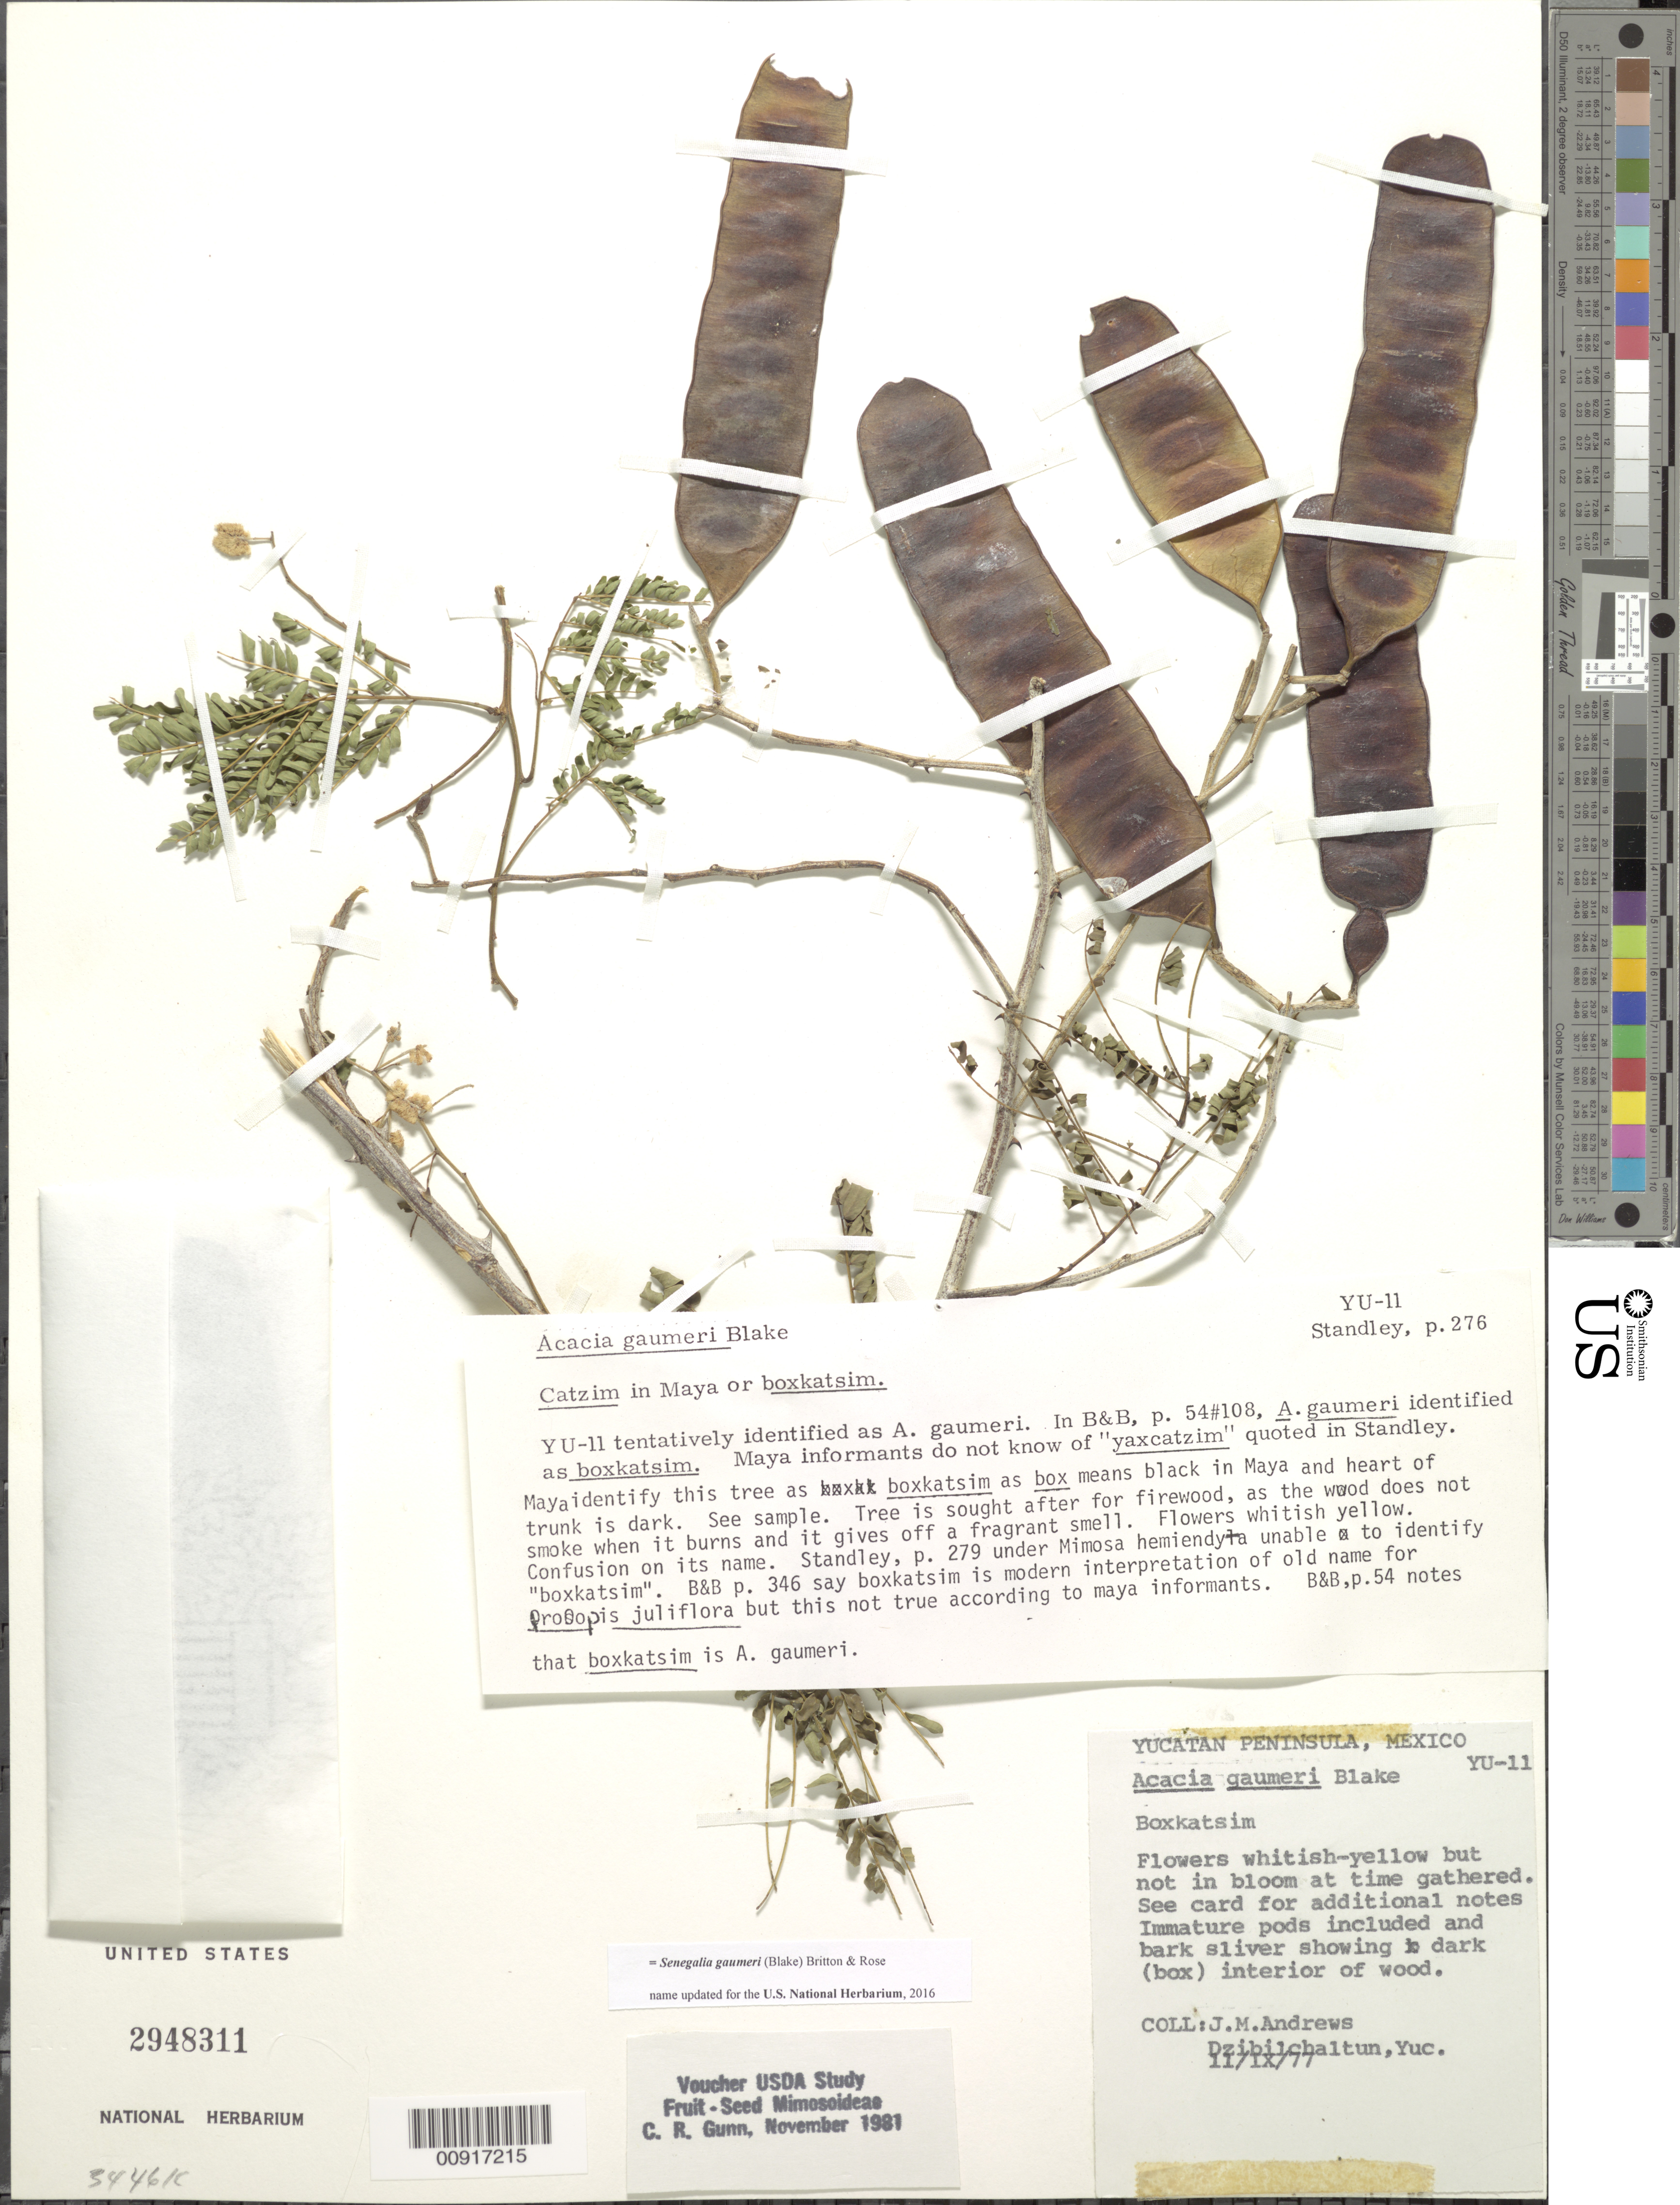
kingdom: Plantae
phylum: Tracheophyta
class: Magnoliopsida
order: Fabales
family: Fabaceae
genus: Senegalia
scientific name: Senegalia gaumeri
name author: (S.F. Blake) Britton & Rose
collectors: J. M. Andrews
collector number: YU-11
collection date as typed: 11 Sep 1977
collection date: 1977-09-11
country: Mexico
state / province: Yucatán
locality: Dzibilchaltun, Yucatán.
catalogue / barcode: US 2948311